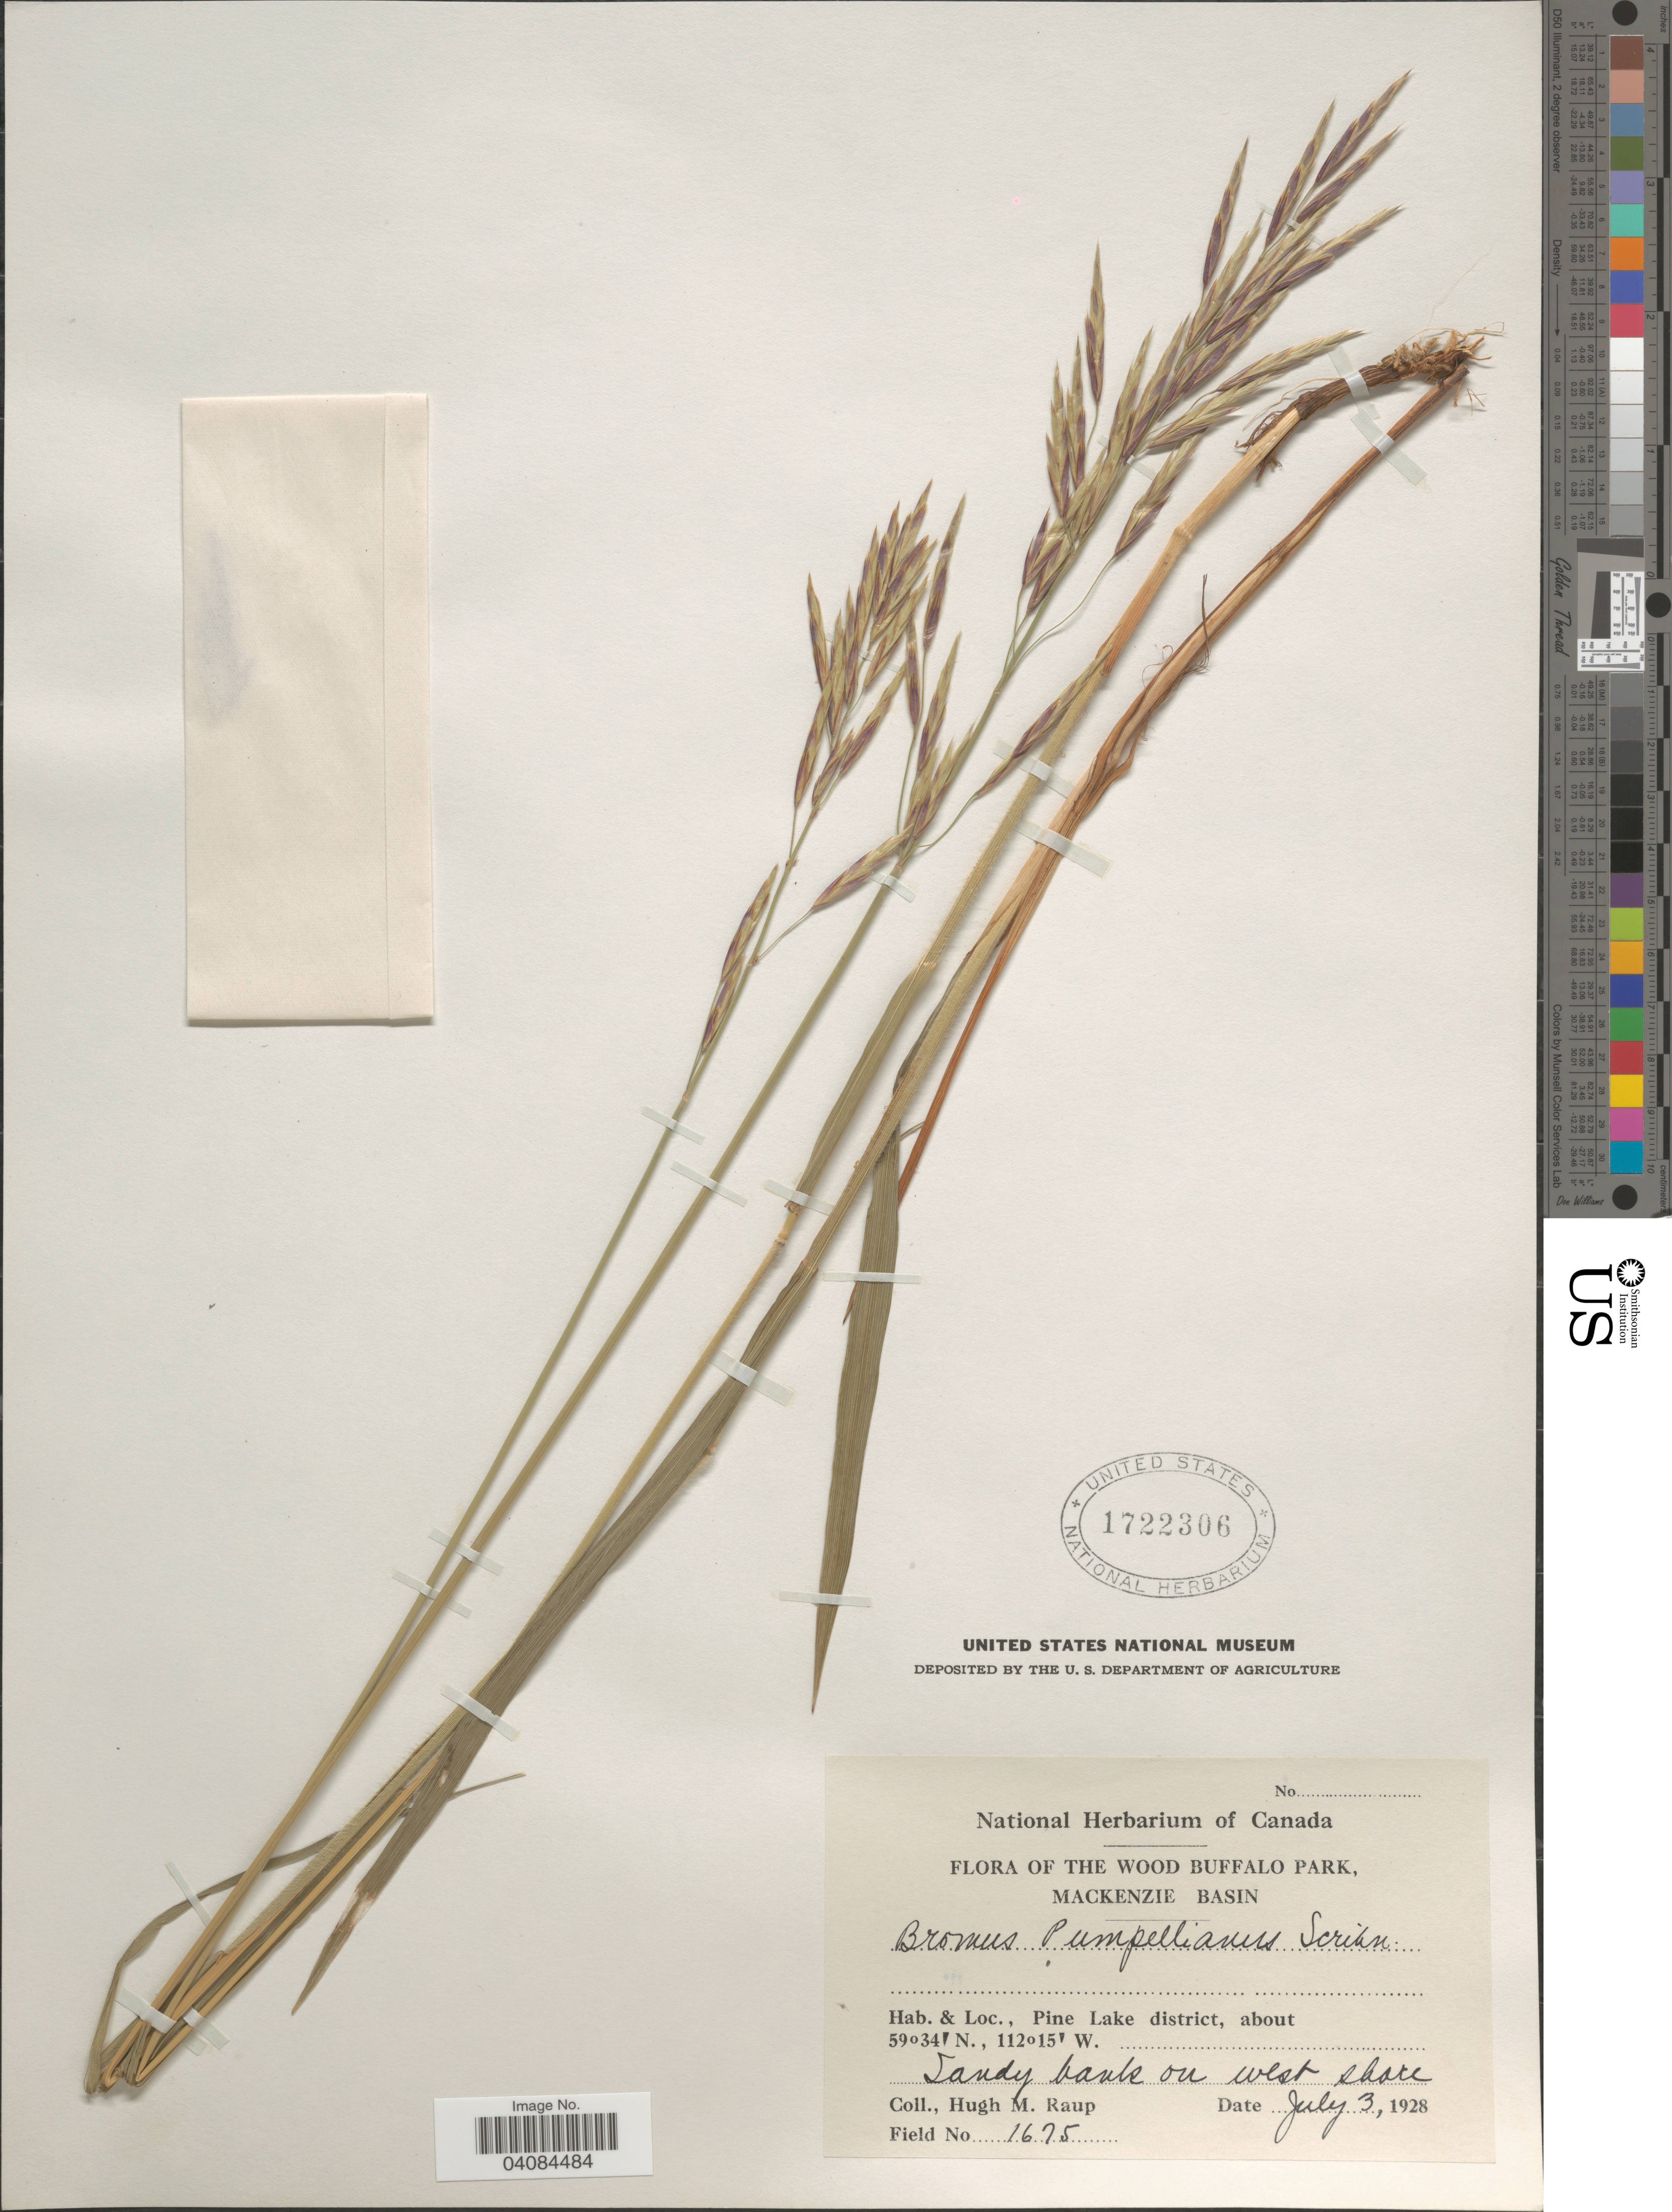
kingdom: Plantae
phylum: Tracheophyta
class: Liliopsida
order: Poales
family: Poaceae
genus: Bromus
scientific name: Bromus pumpellianus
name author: Scribn.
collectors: H. Raup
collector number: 1675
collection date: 1928-07-03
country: Canada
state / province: Alberta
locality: The Wood Buffalo Park, Mackenzie Basin. Pine Lake district. Sandy banks on west shore.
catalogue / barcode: US 1722306